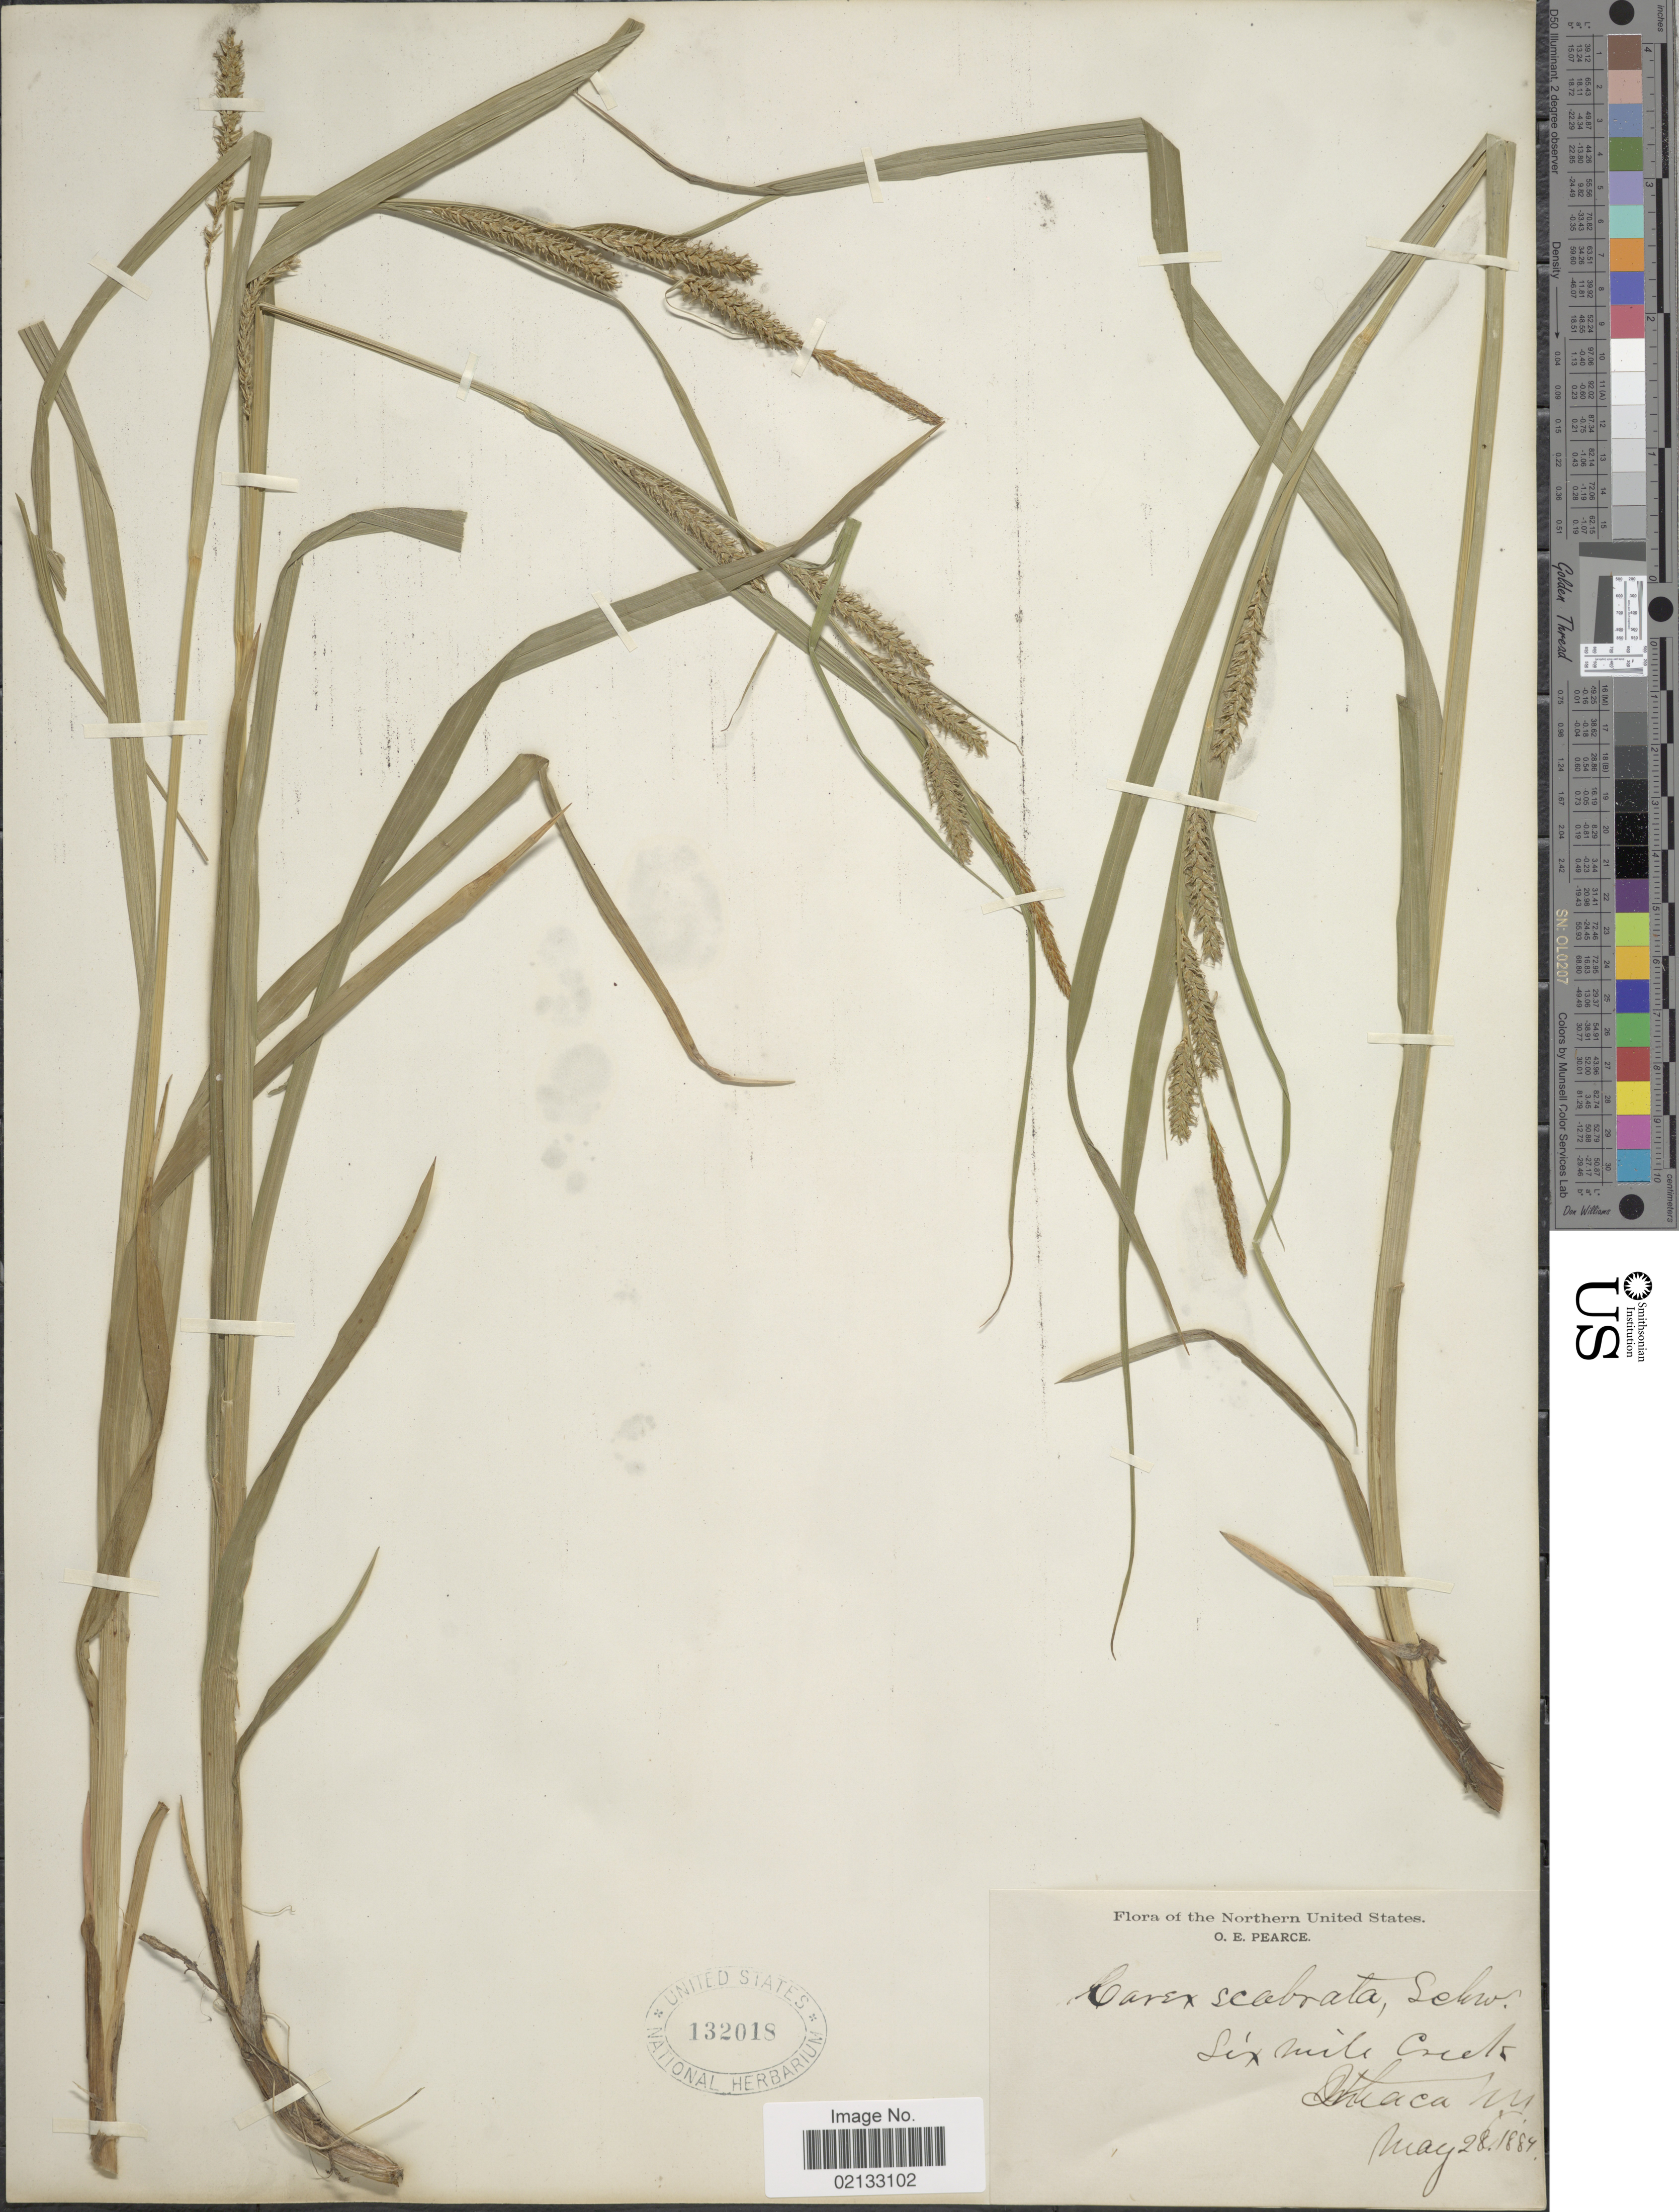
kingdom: Plantae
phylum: Tracheophyta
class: Liliopsida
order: Poales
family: Cyperaceae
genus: Carex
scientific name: Carex scabrata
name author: Schwein.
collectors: O. E. Pearce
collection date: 1884-05-28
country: United States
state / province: New York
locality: Six Mile Creek. Ithaca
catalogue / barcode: US 132018